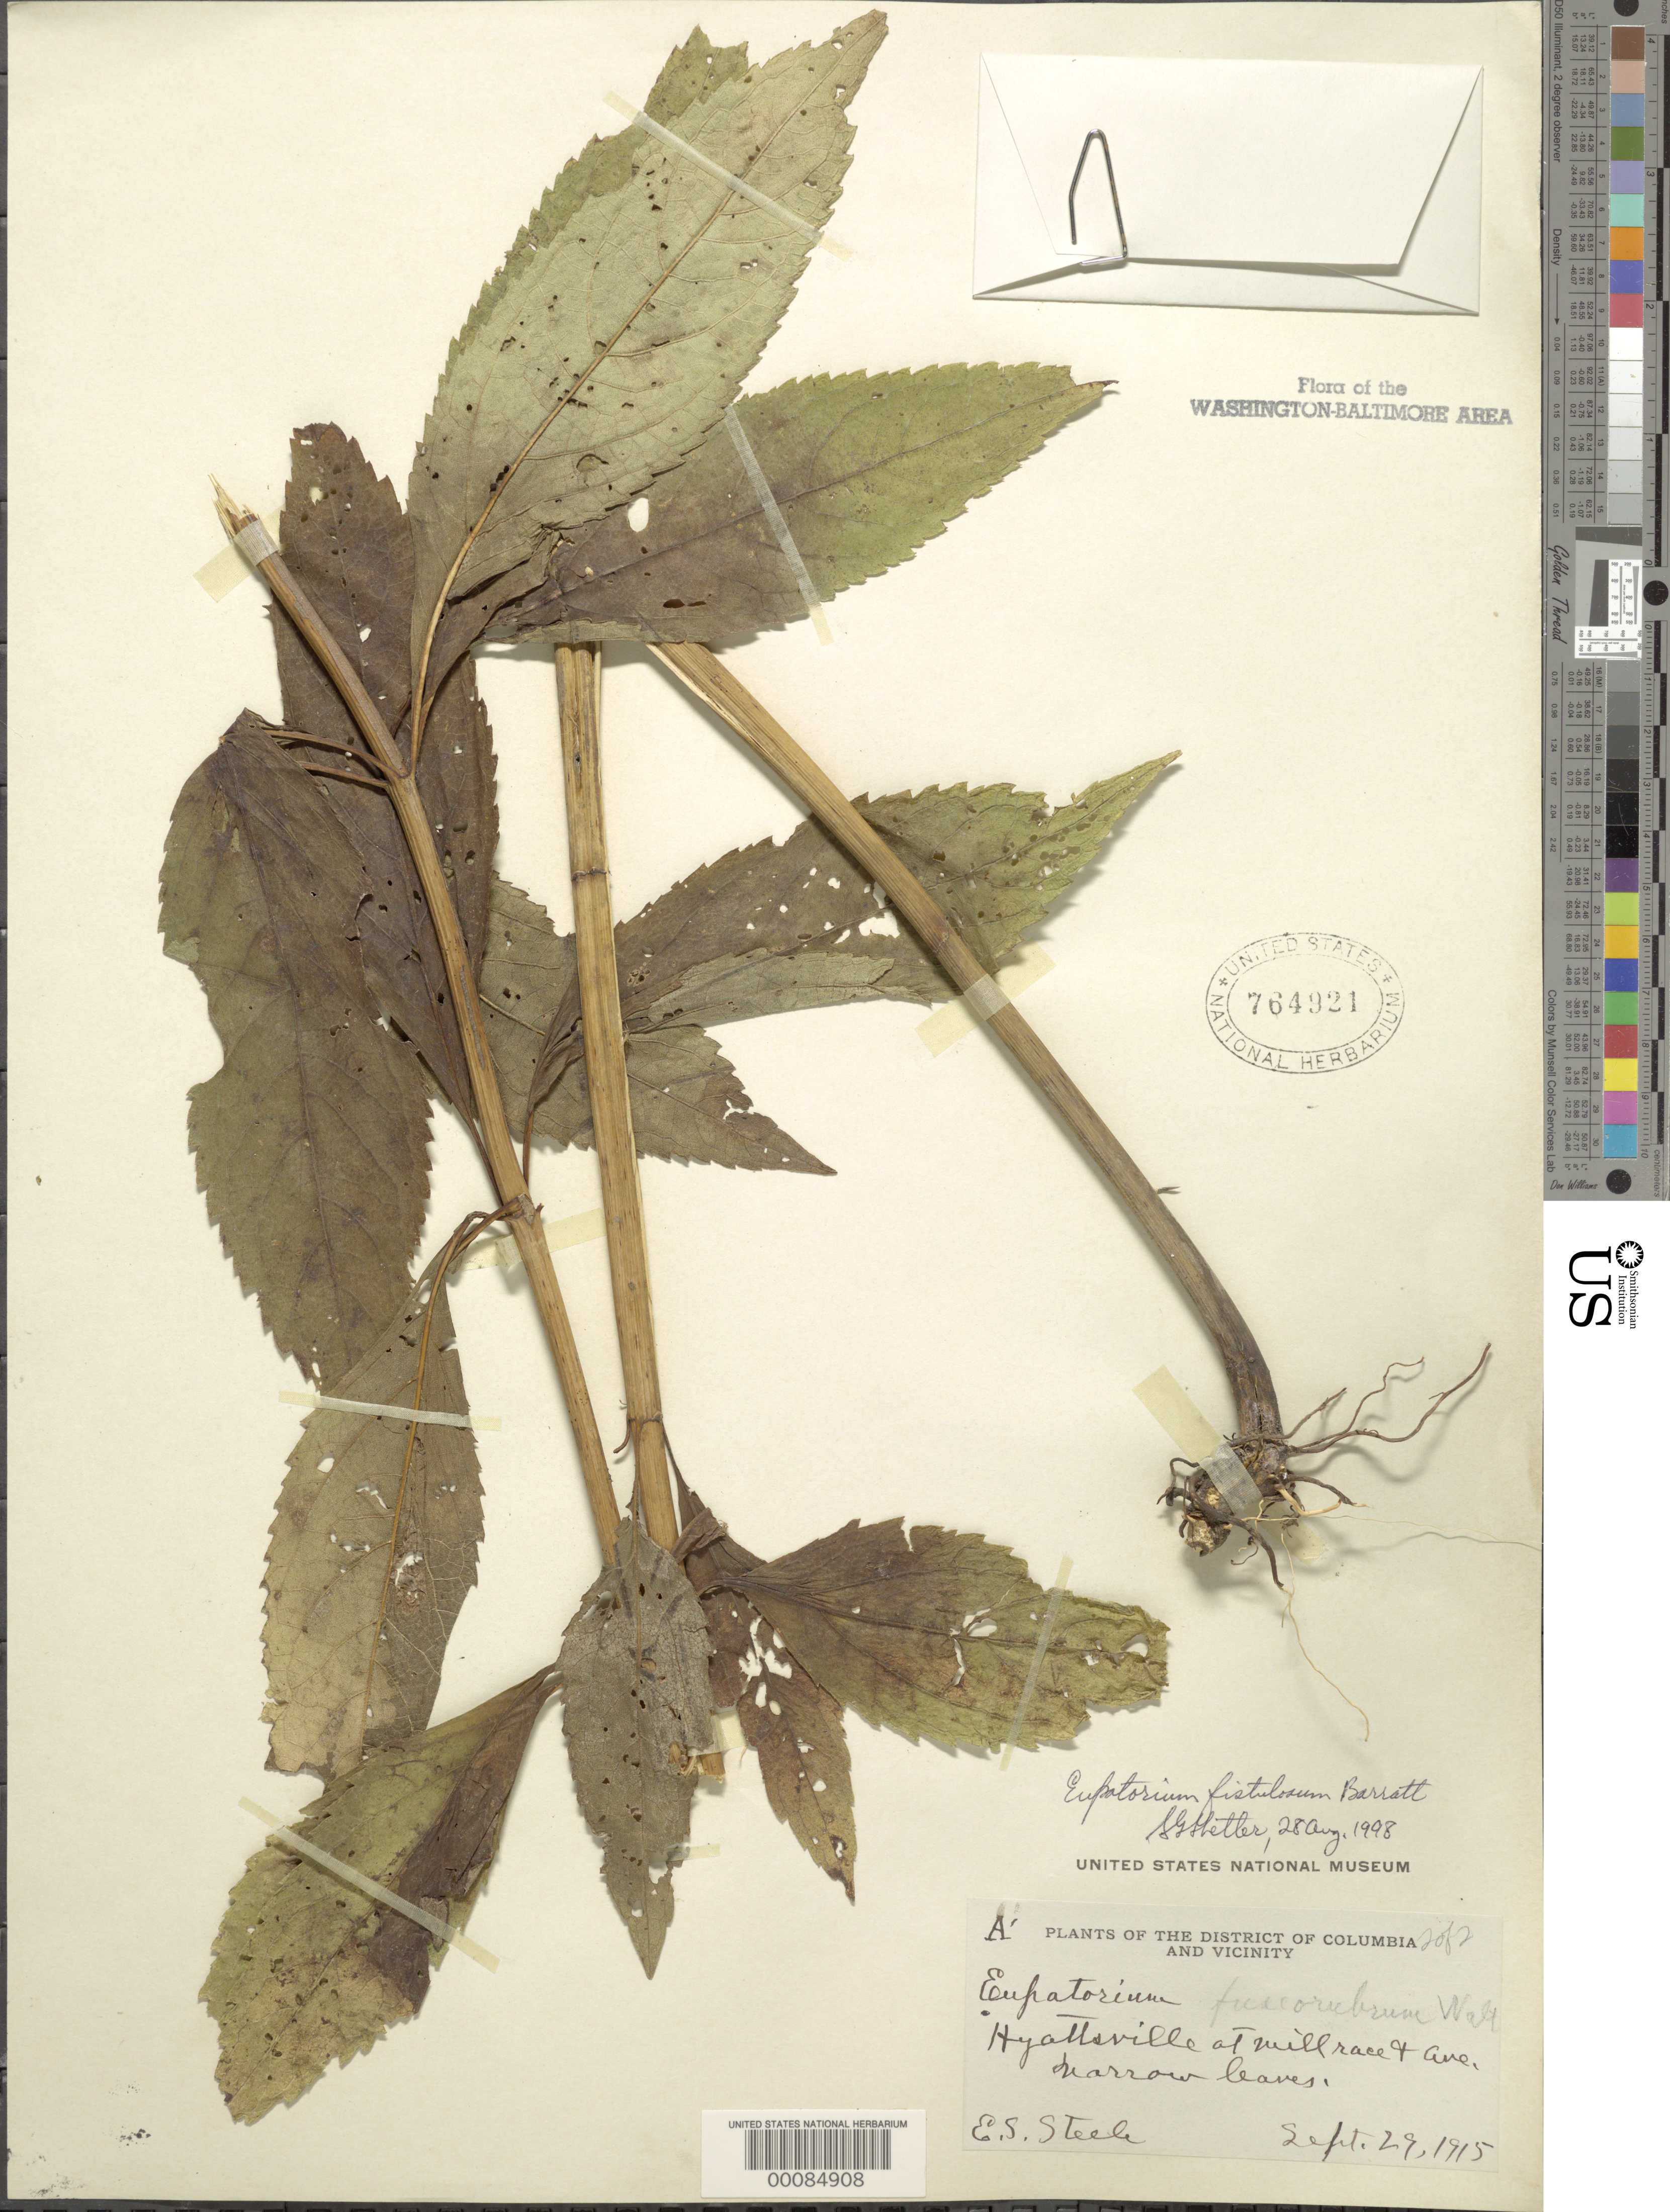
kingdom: Plantae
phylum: Tracheophyta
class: Magnoliopsida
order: Asterales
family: Asteraceae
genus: Eupatorium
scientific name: Eupatorium fistulosum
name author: Barratt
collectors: E. Steele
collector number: A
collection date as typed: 29 Sep 1915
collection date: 1915-09-29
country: United States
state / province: Maryland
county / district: Prince George's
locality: Hyattsville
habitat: Mill race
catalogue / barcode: US 764921